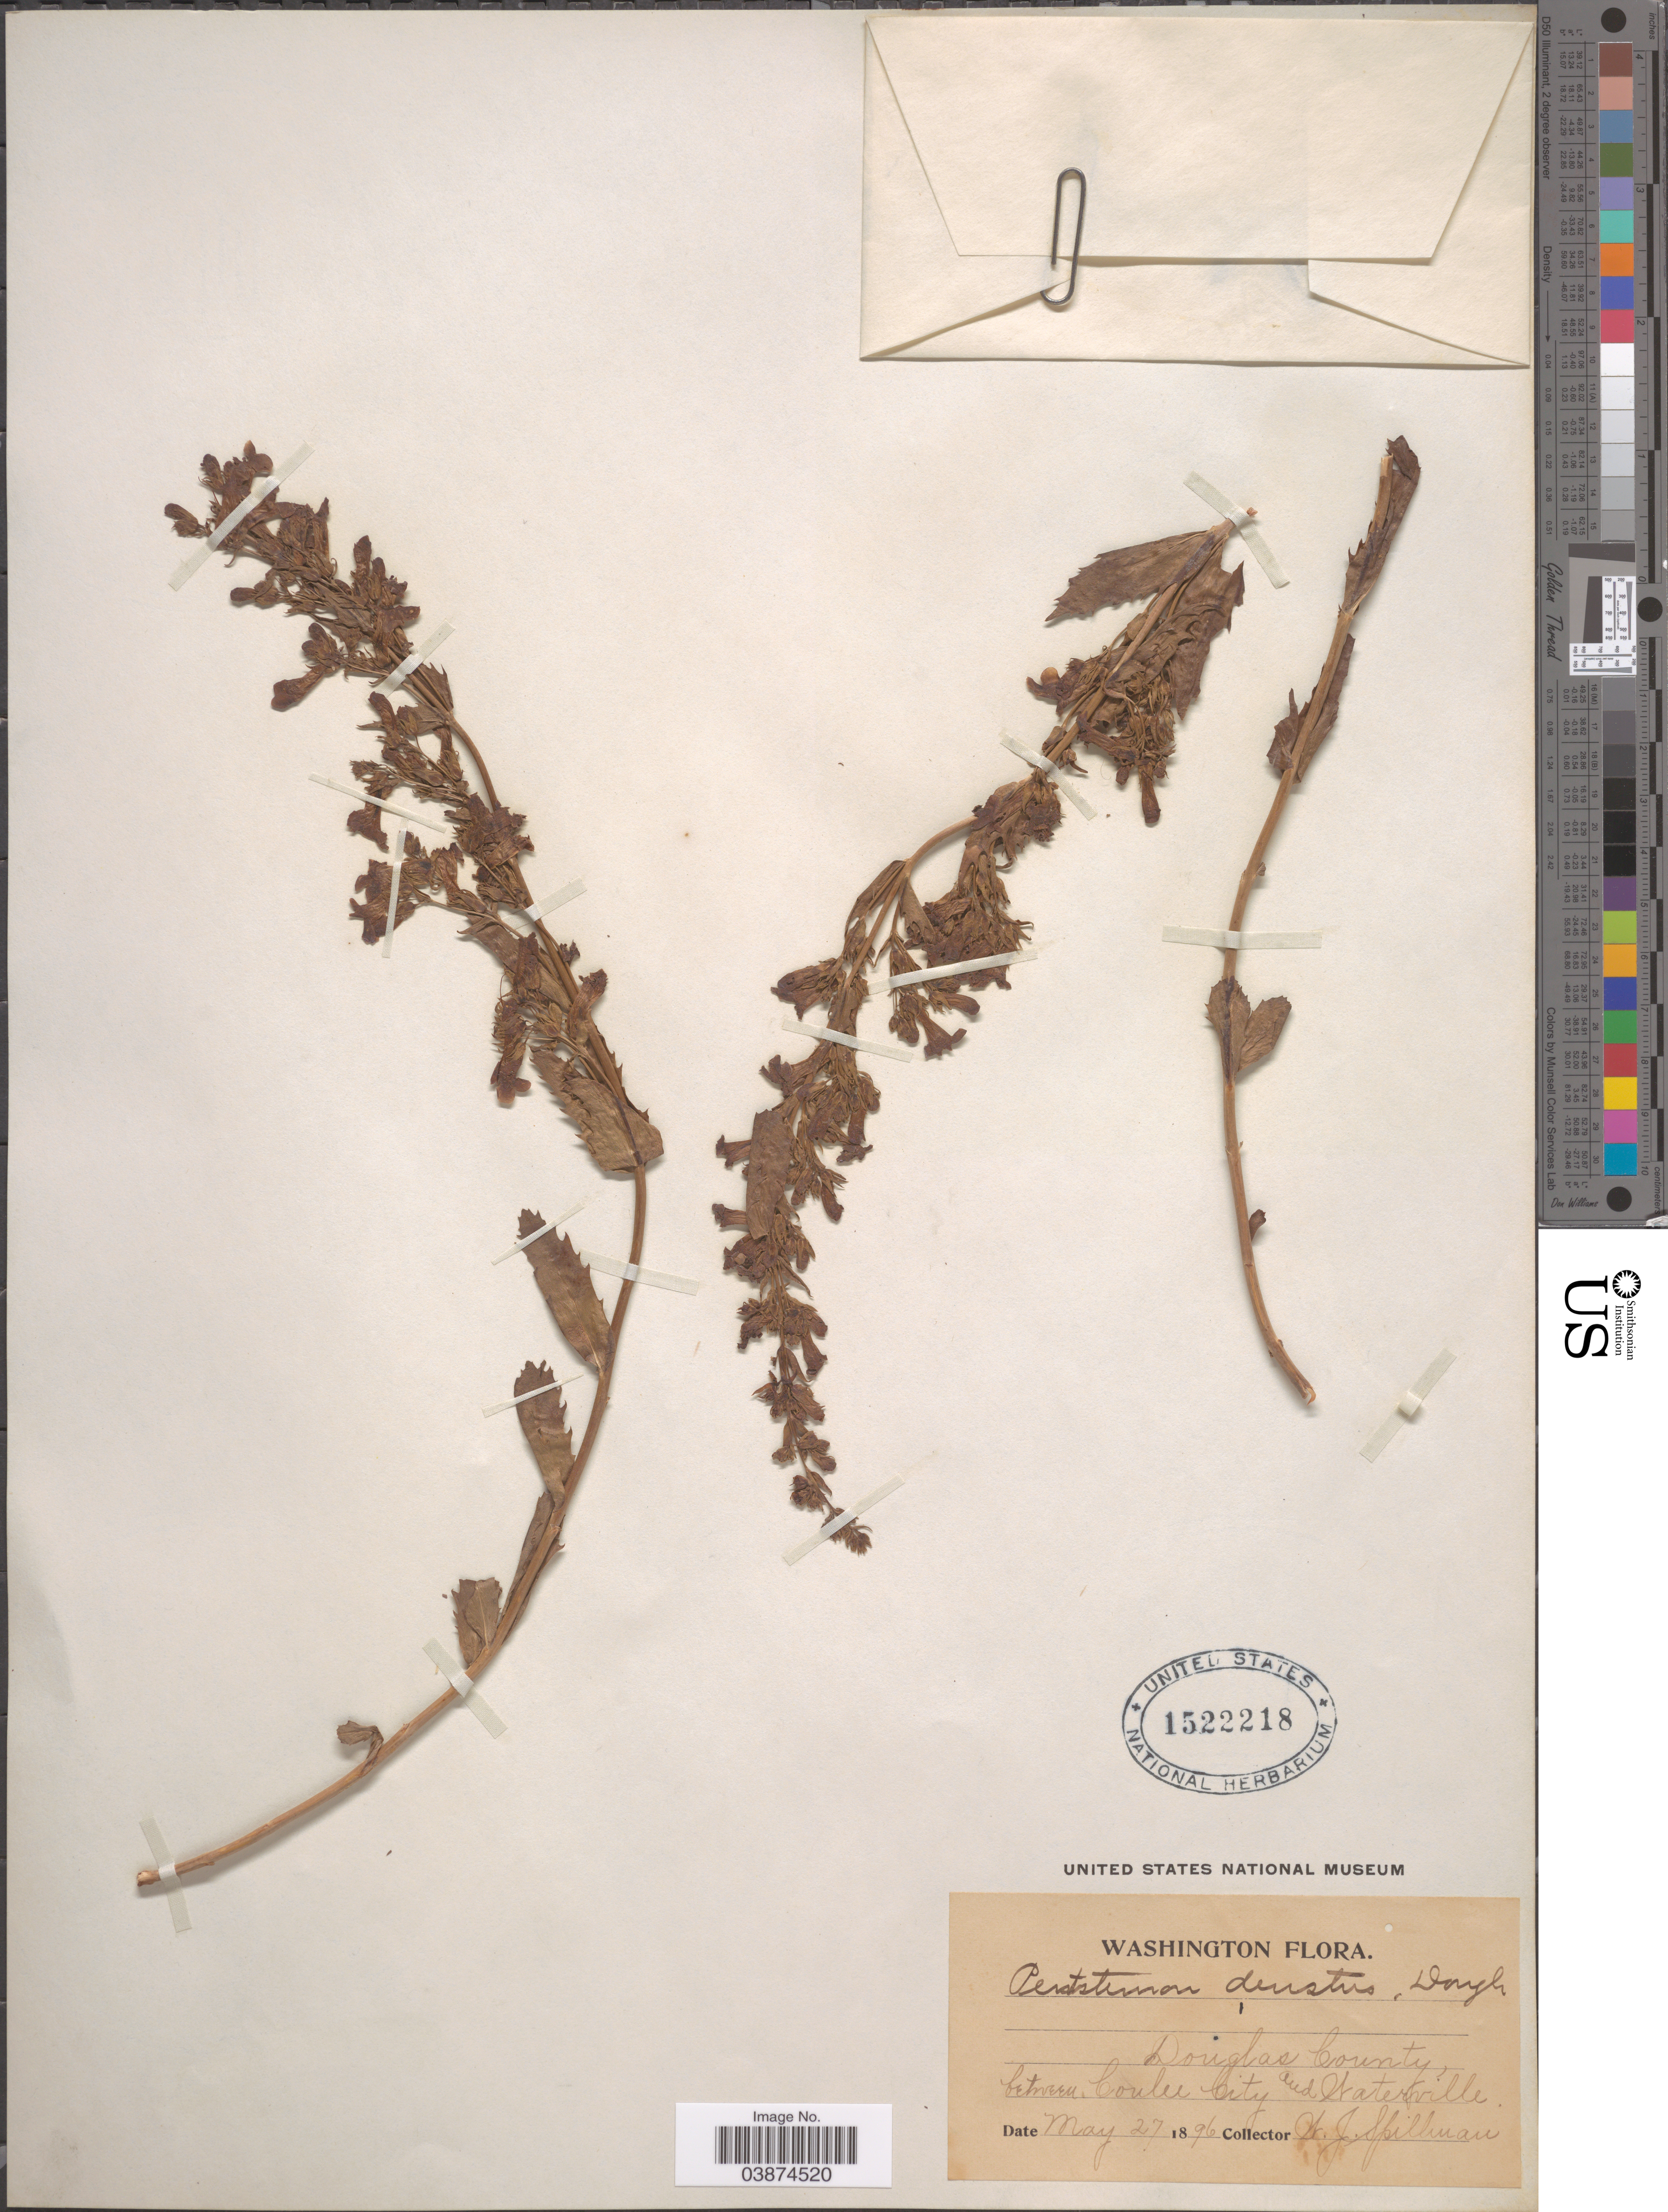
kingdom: Plantae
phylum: Tracheophyta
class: Magnoliopsida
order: Lamiales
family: Plantaginaceae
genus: Penstemon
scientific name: Penstemon deustus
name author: Douglas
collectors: J. Spillman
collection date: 1896-05-27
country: United States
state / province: Washington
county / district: Douglas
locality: Douglas County, between Coulee City and Waterville.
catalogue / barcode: US 1522218